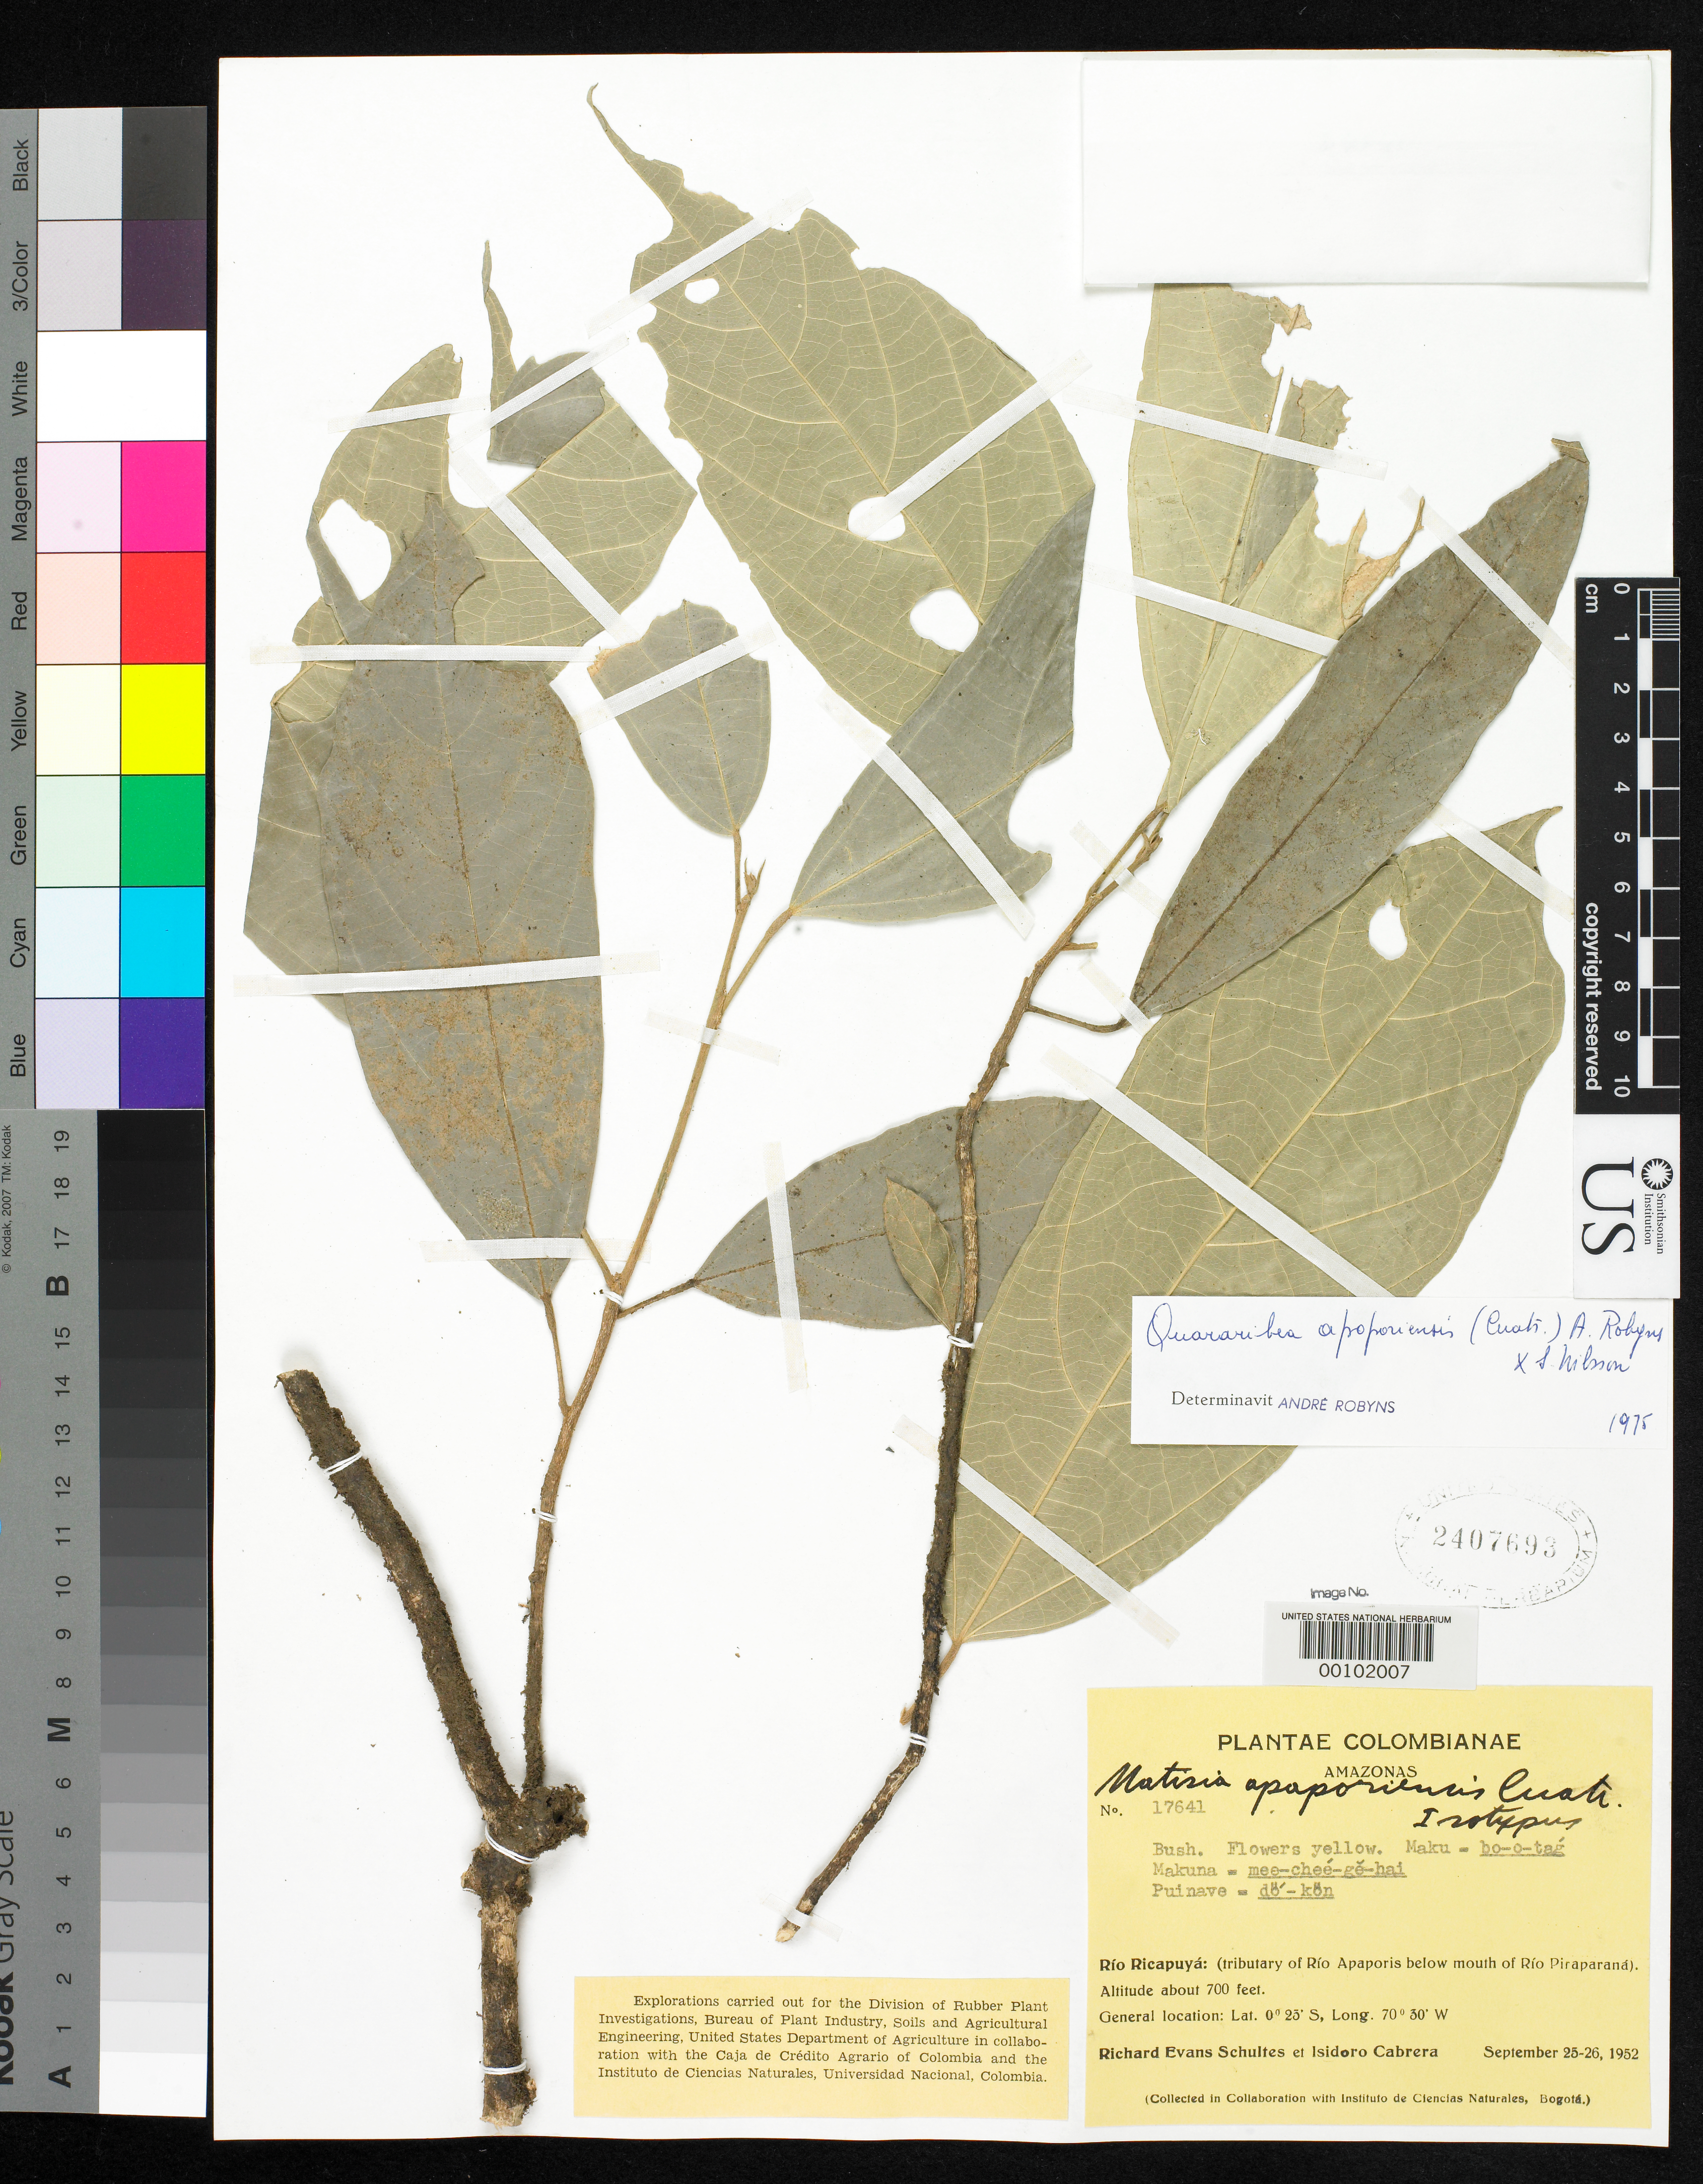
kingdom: Plantae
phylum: Tracheophyta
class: Magnoliopsida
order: Malvales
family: Malvaceae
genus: Matisia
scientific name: Matisia apaporiensis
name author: Cuatrec.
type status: Isotype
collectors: R. E. Schultes & I. Cabrera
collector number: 17641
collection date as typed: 25 Sep 1952 to 26 Sep 1952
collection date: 1952-09-25/1952-09-26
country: Colombia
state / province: Amazônas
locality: Rio Ricapuya.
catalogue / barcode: US 2407693